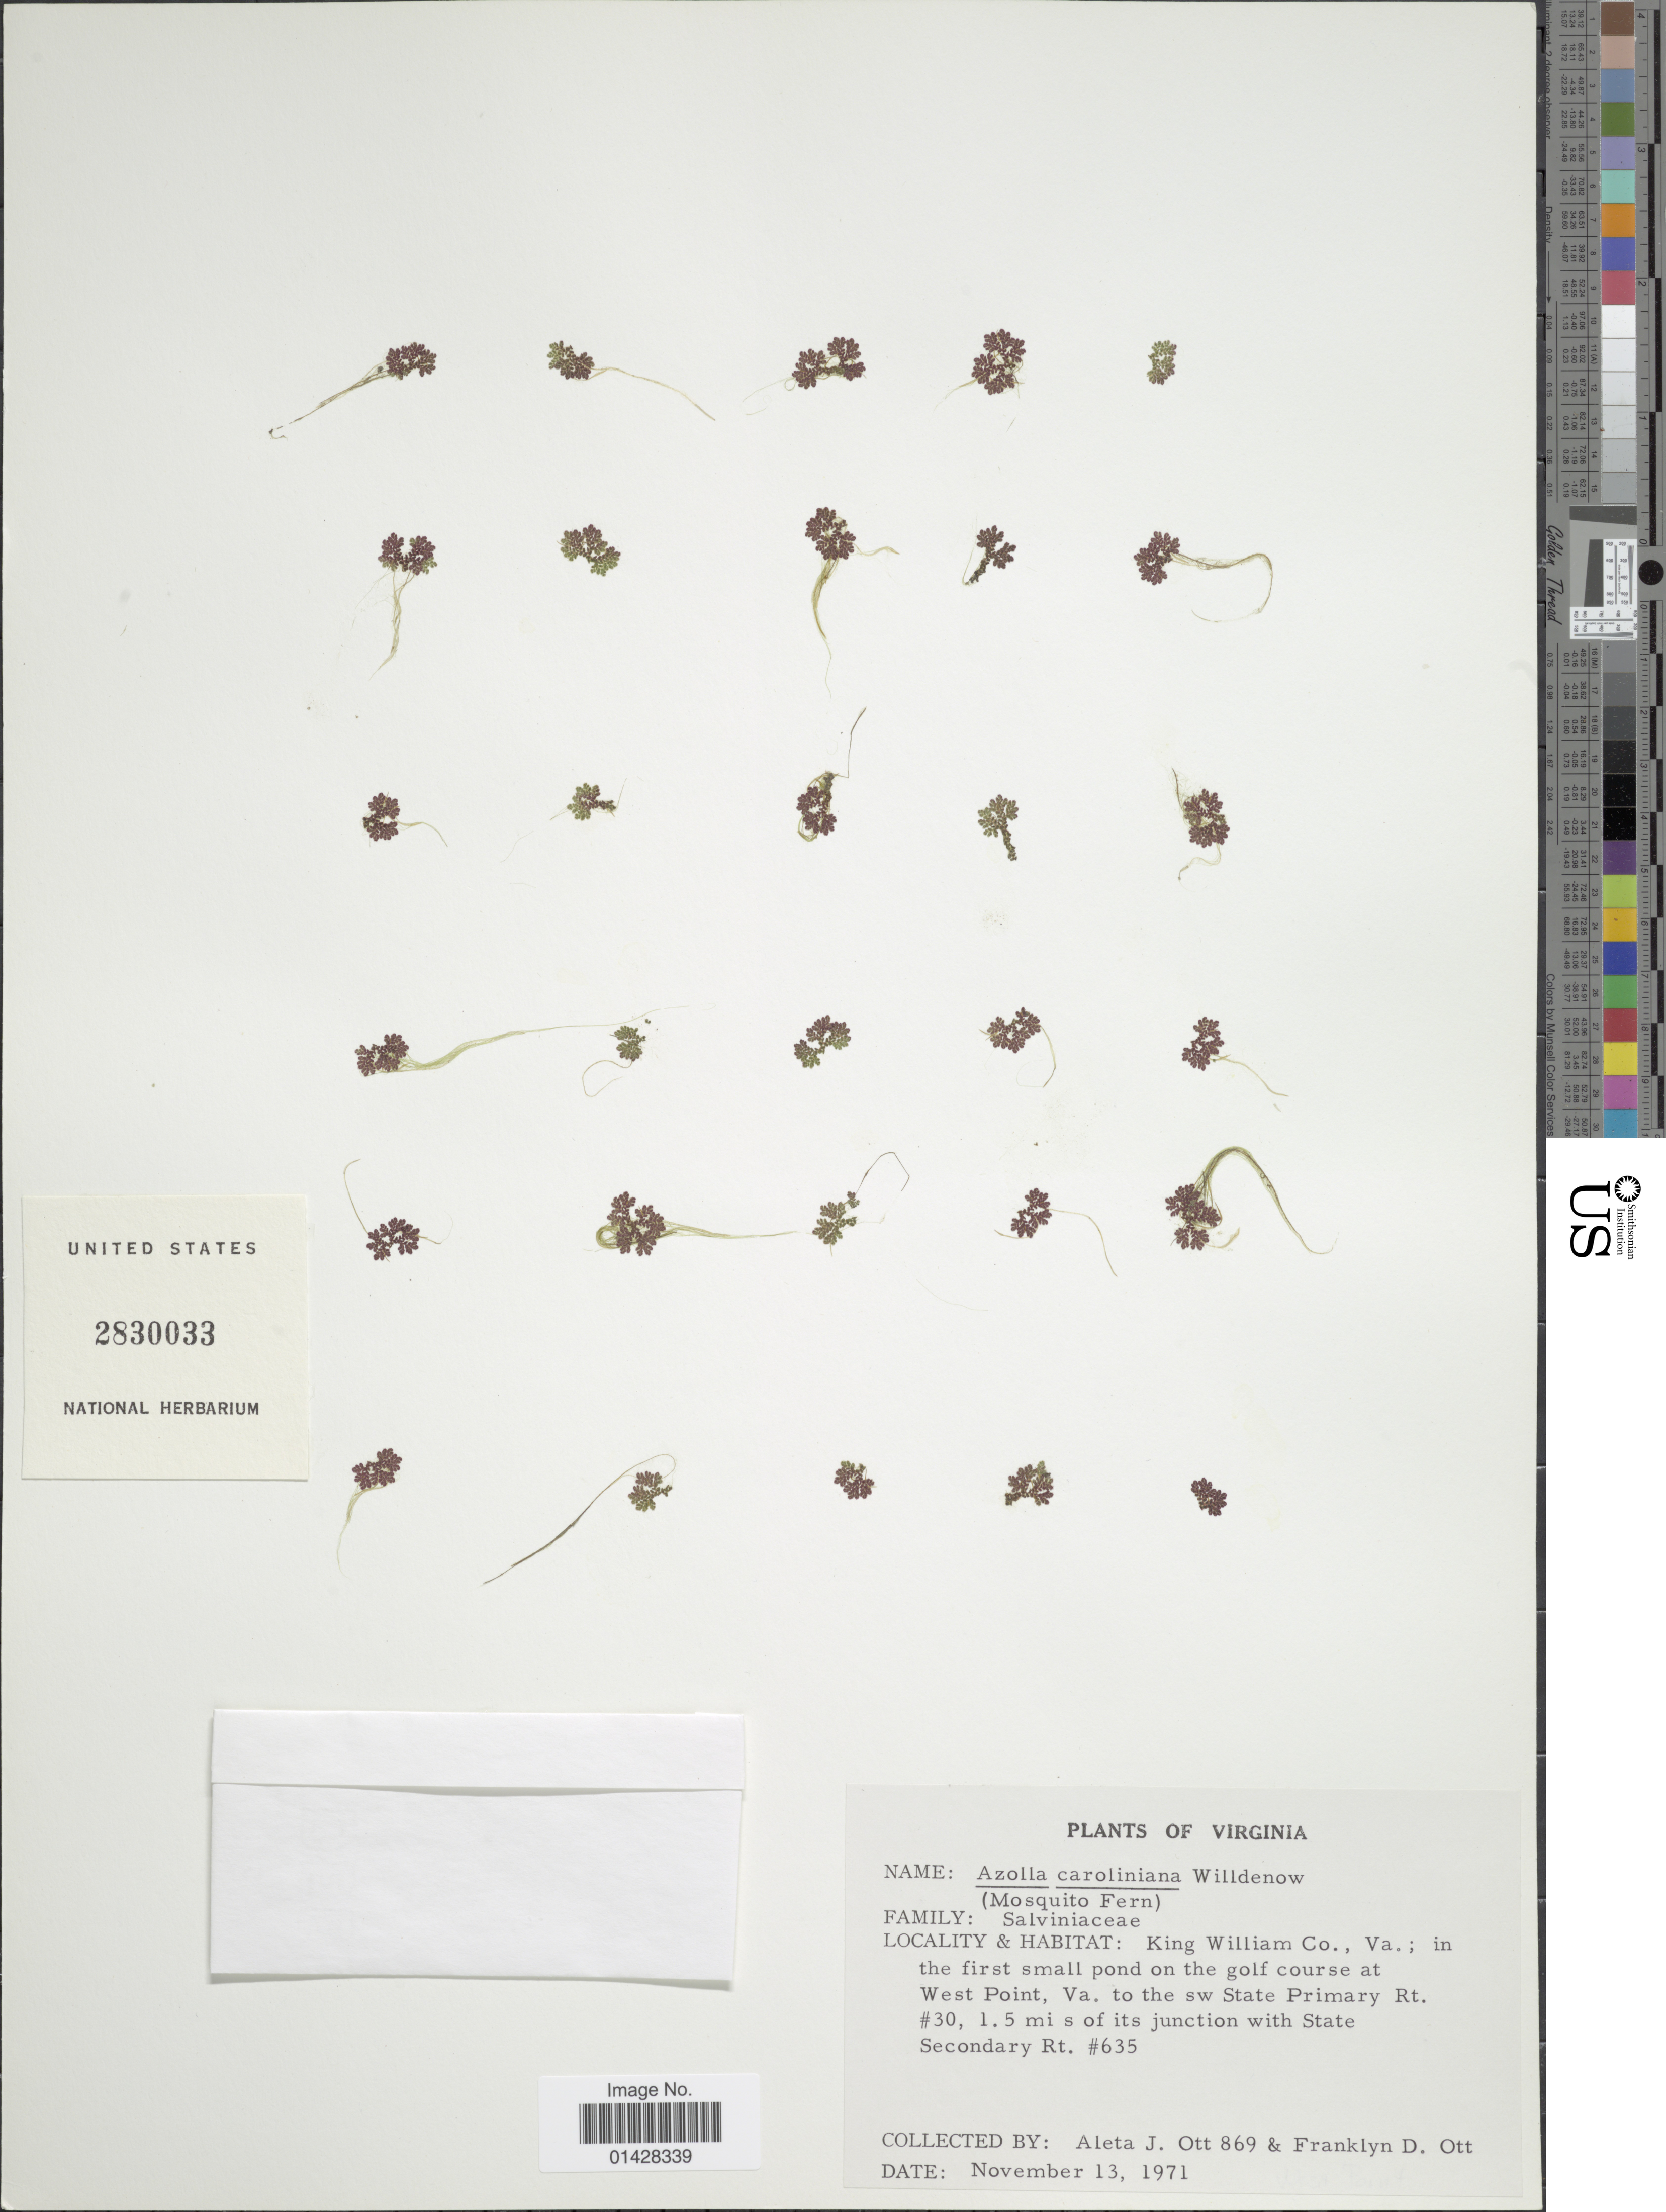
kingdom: Plantae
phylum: Tracheophyta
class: Polypodiopsida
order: Salviniales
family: Salviniaceae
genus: Azolla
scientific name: Azolla caroliniana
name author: Willd.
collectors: A. Ott & F. Ott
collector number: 869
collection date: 1971-11-13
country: United States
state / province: Virginia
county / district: King William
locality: King William Co., Va.; in the first small pond on the golf course at West Point, Va. to the sw State Primary Rt #30, 1.5 mi s of its junction with State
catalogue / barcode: US 2830033